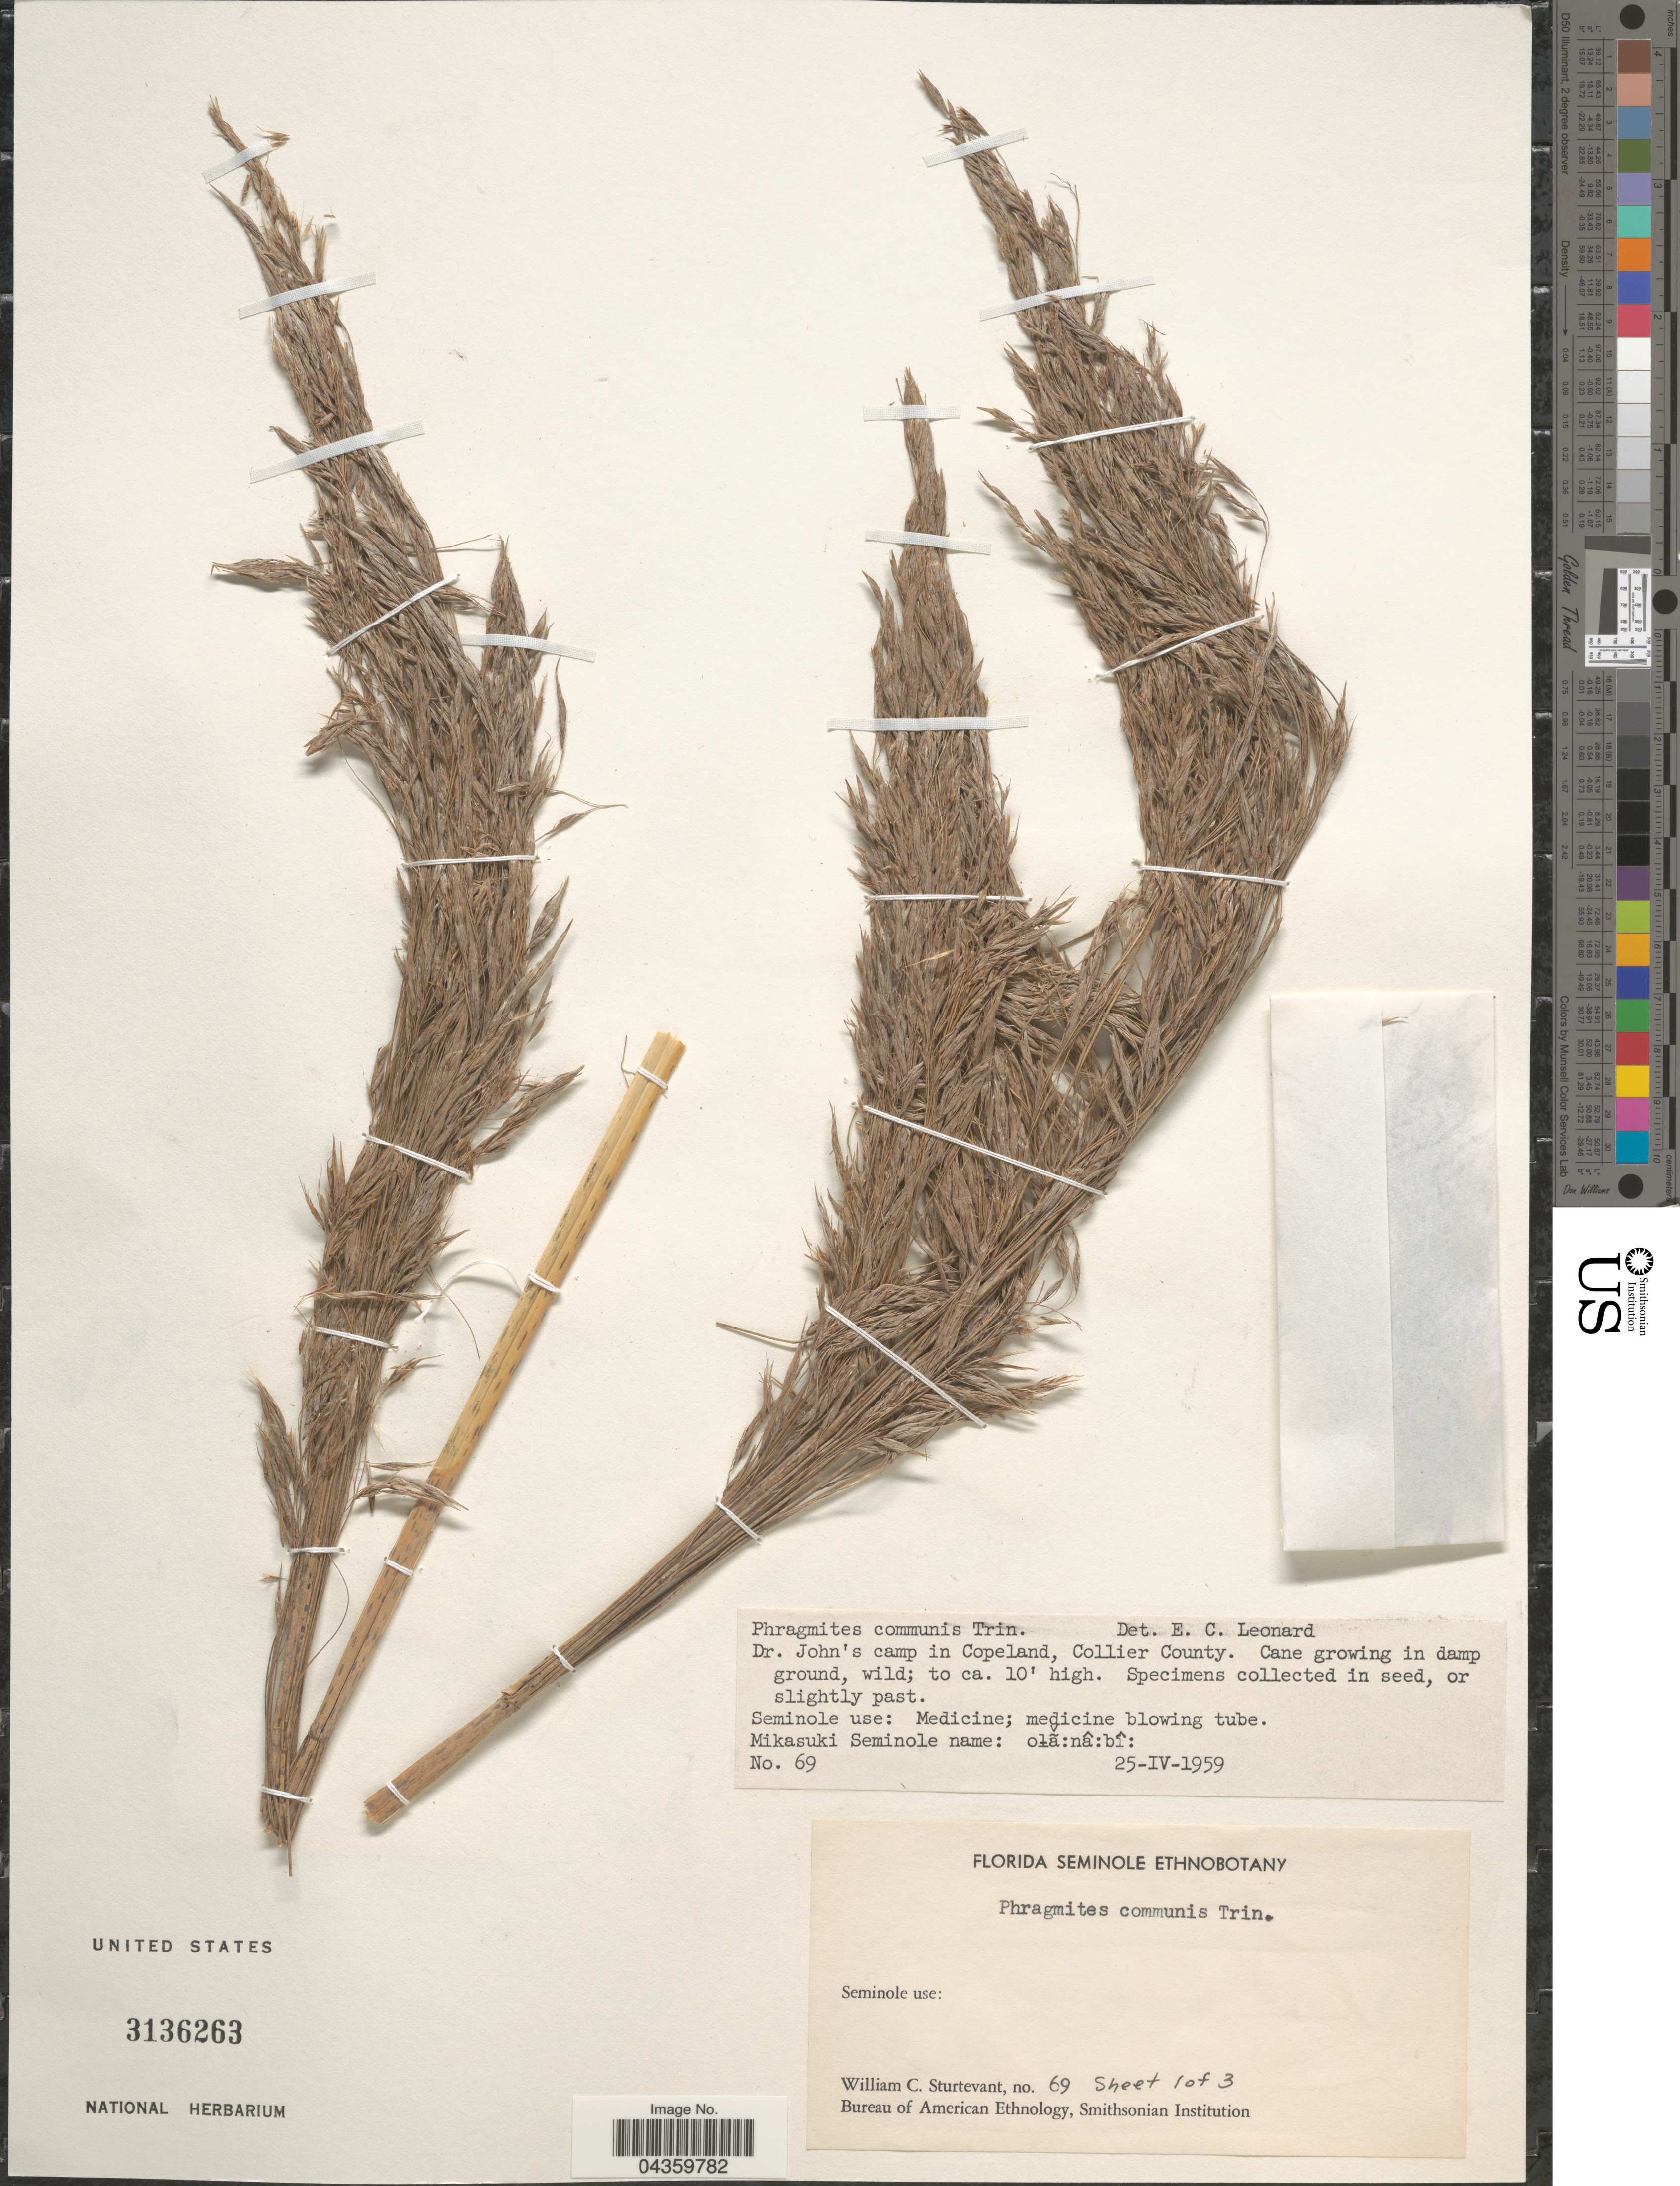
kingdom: Plantae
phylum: Tracheophyta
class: Liliopsida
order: Poales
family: Poaceae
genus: Phragmites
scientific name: Phragmites australis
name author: (Cav.) Trin. ex Steud.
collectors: W. Sturtevant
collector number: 69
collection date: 1959-04-25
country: United States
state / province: Florida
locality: Florida Seminole Ethnobotany.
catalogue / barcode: US 3136263